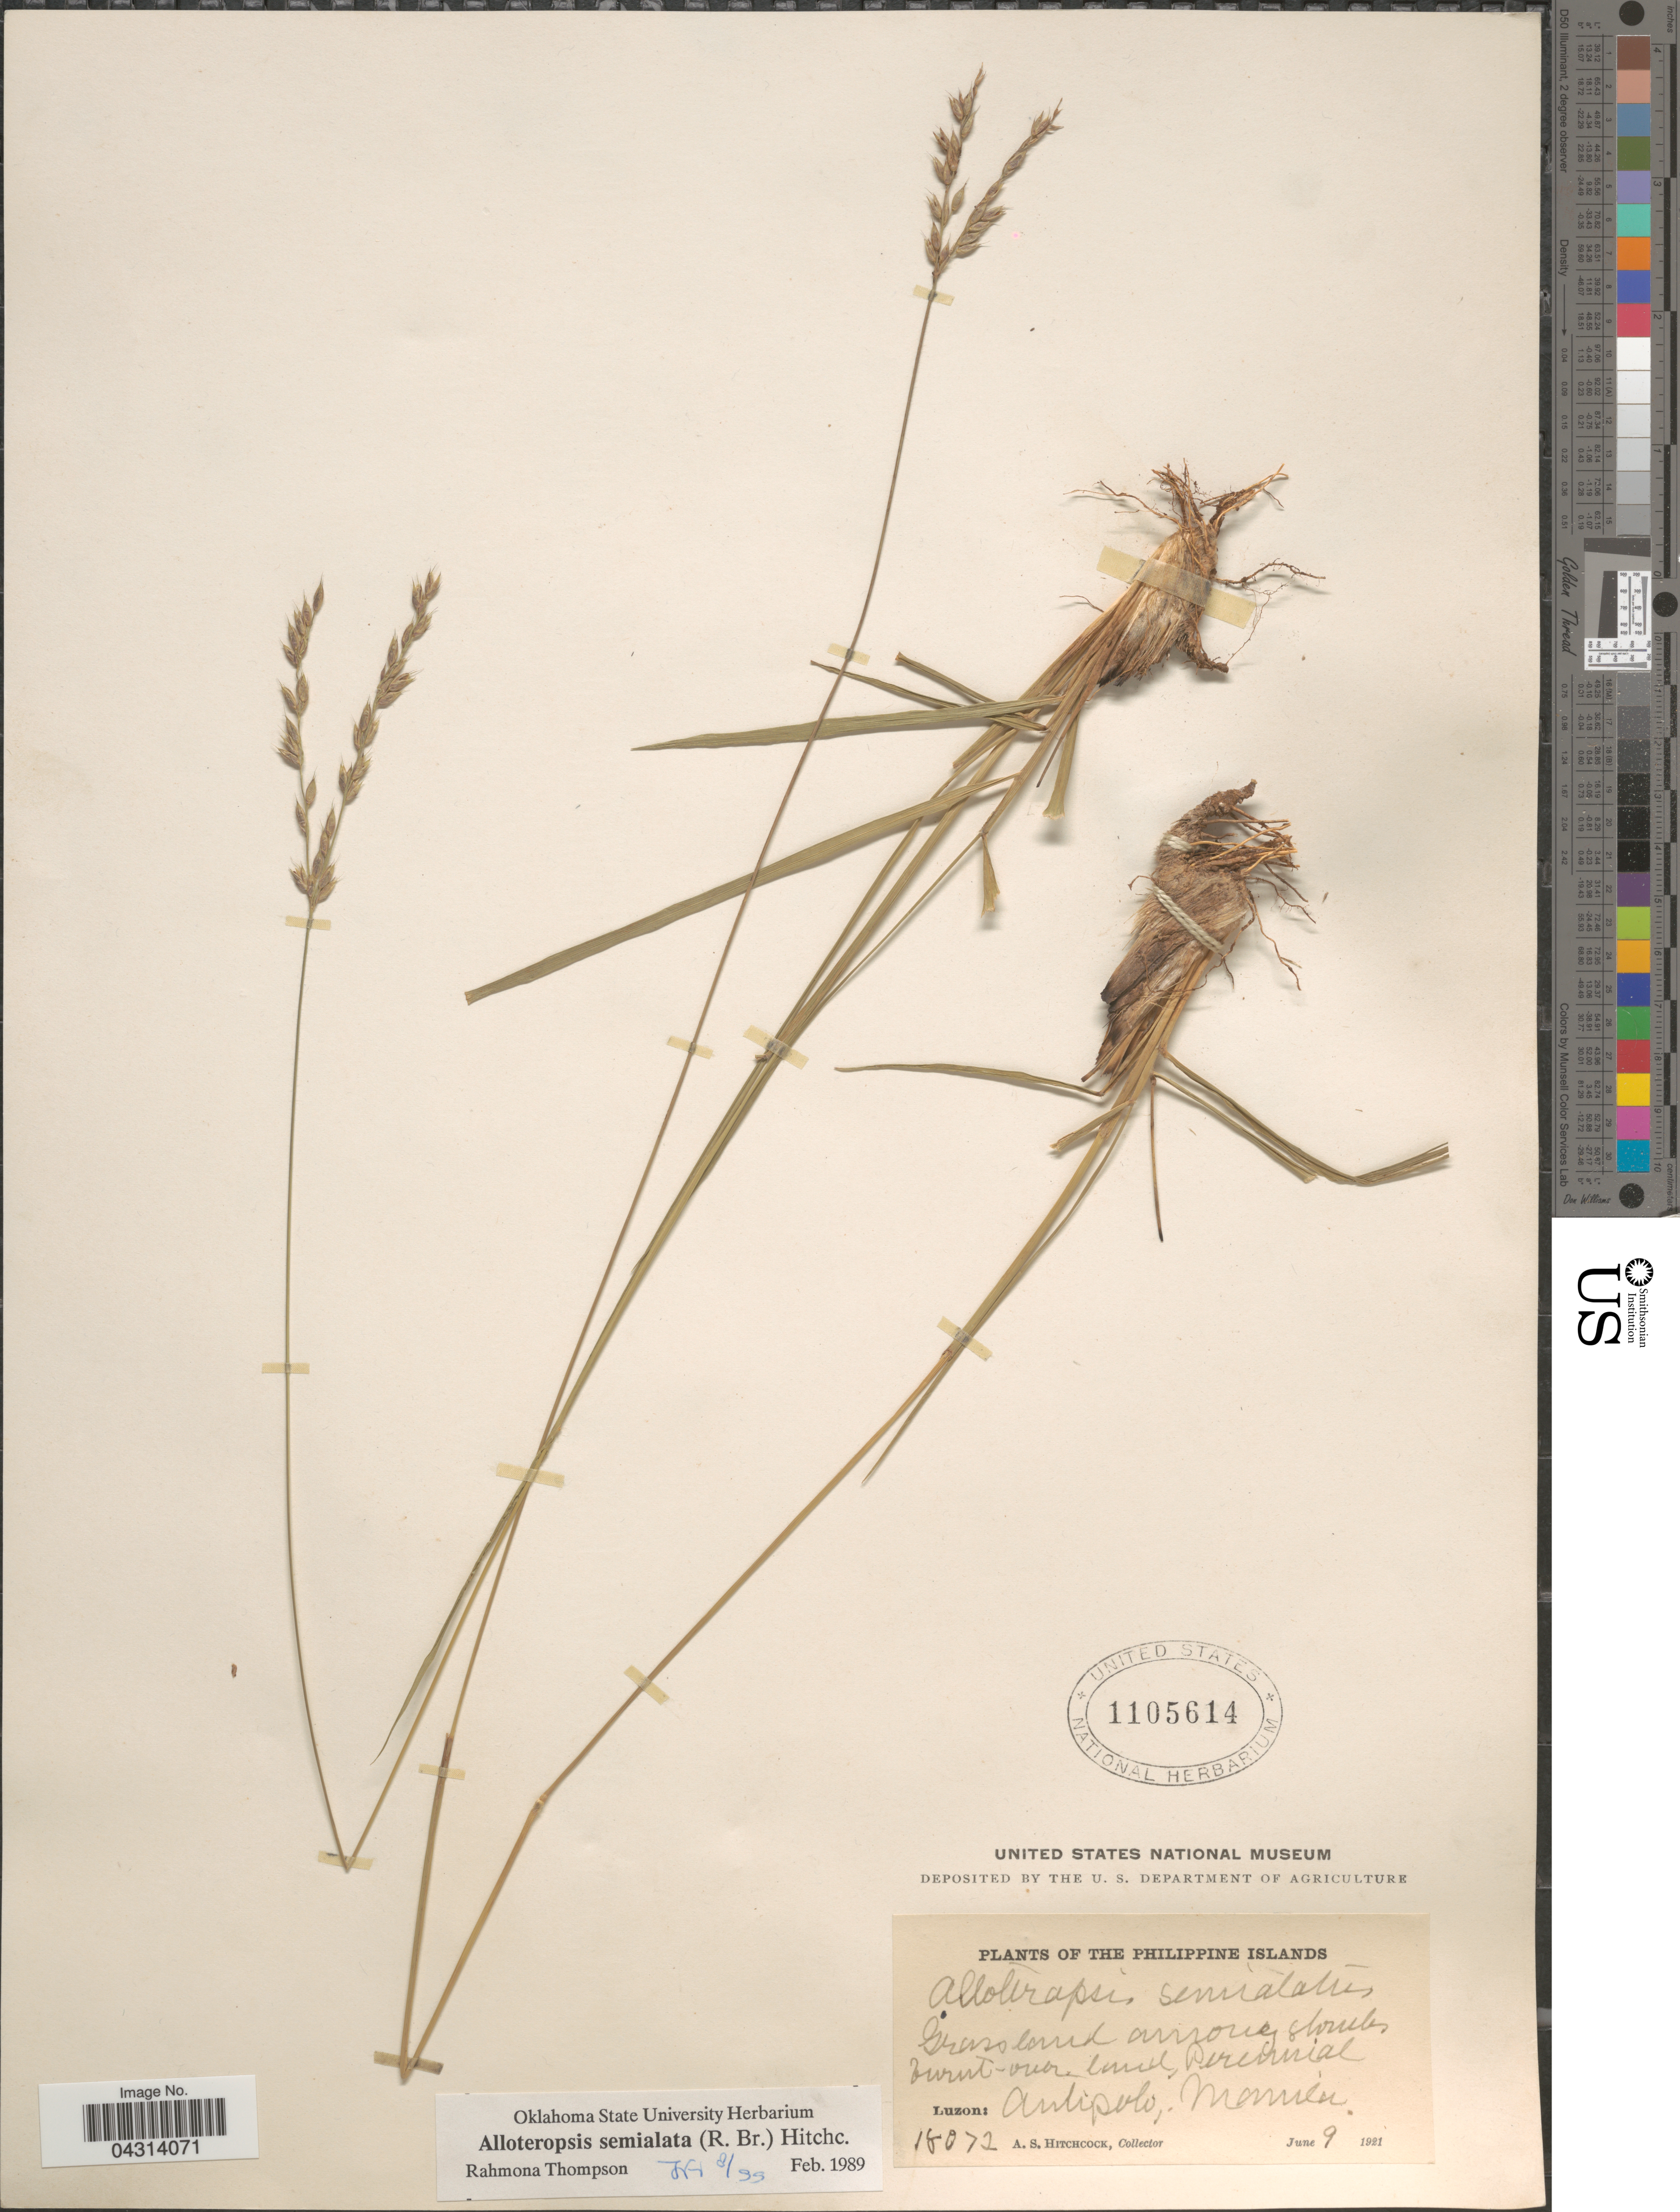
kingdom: Plantae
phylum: Tracheophyta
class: Liliopsida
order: Poales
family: Poaceae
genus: Alloteropsis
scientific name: Alloteropsis semialata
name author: (R. Br.) Hitchc.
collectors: A. S. Hitchcock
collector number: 18072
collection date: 1921-06-09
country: Philippines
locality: Philippine Islands. Luzon: Antipolo, Manila.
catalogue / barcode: US 1105614